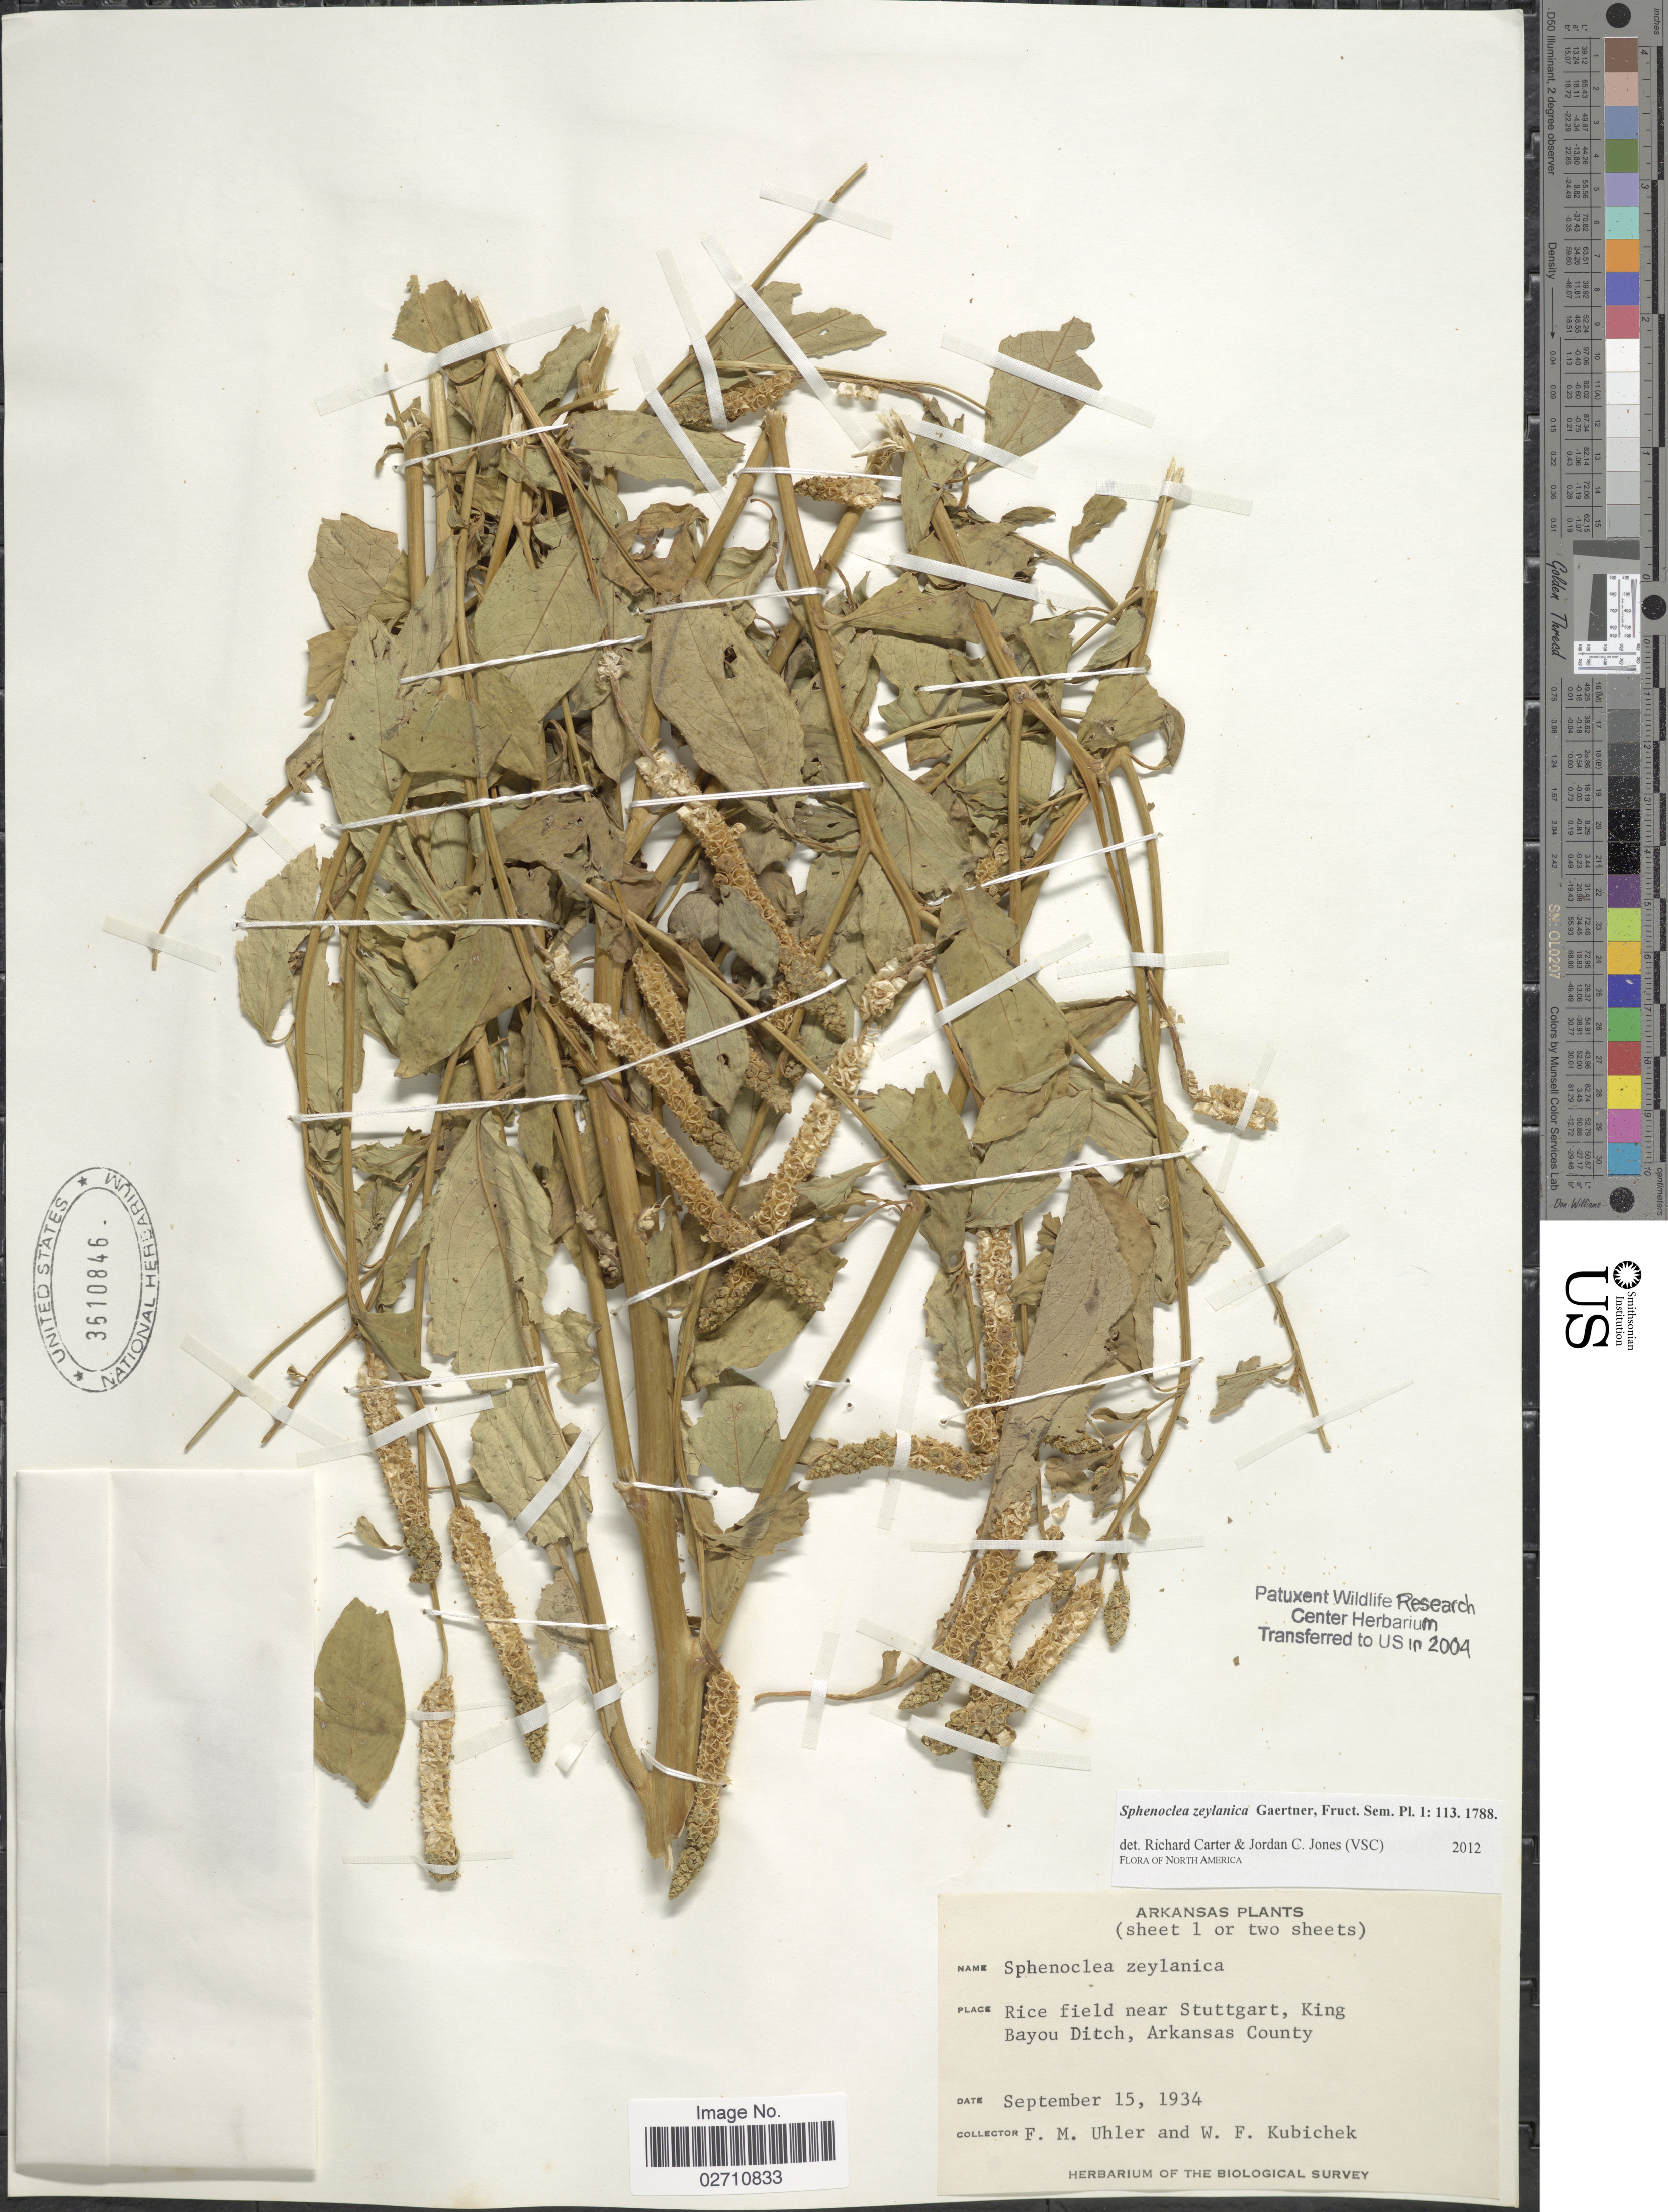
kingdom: Plantae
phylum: Tracheophyta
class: Magnoliopsida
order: Solanales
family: Sphenocleaceae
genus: Sphenoclea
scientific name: Sphenoclea zeylanica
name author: Gaertn.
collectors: F. M. Uhler & W. Kubichek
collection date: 1934-09-15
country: United States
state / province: Arkansas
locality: Near Stuttgart, King Bayou Ditch, Arkansas County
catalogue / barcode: US 3610846